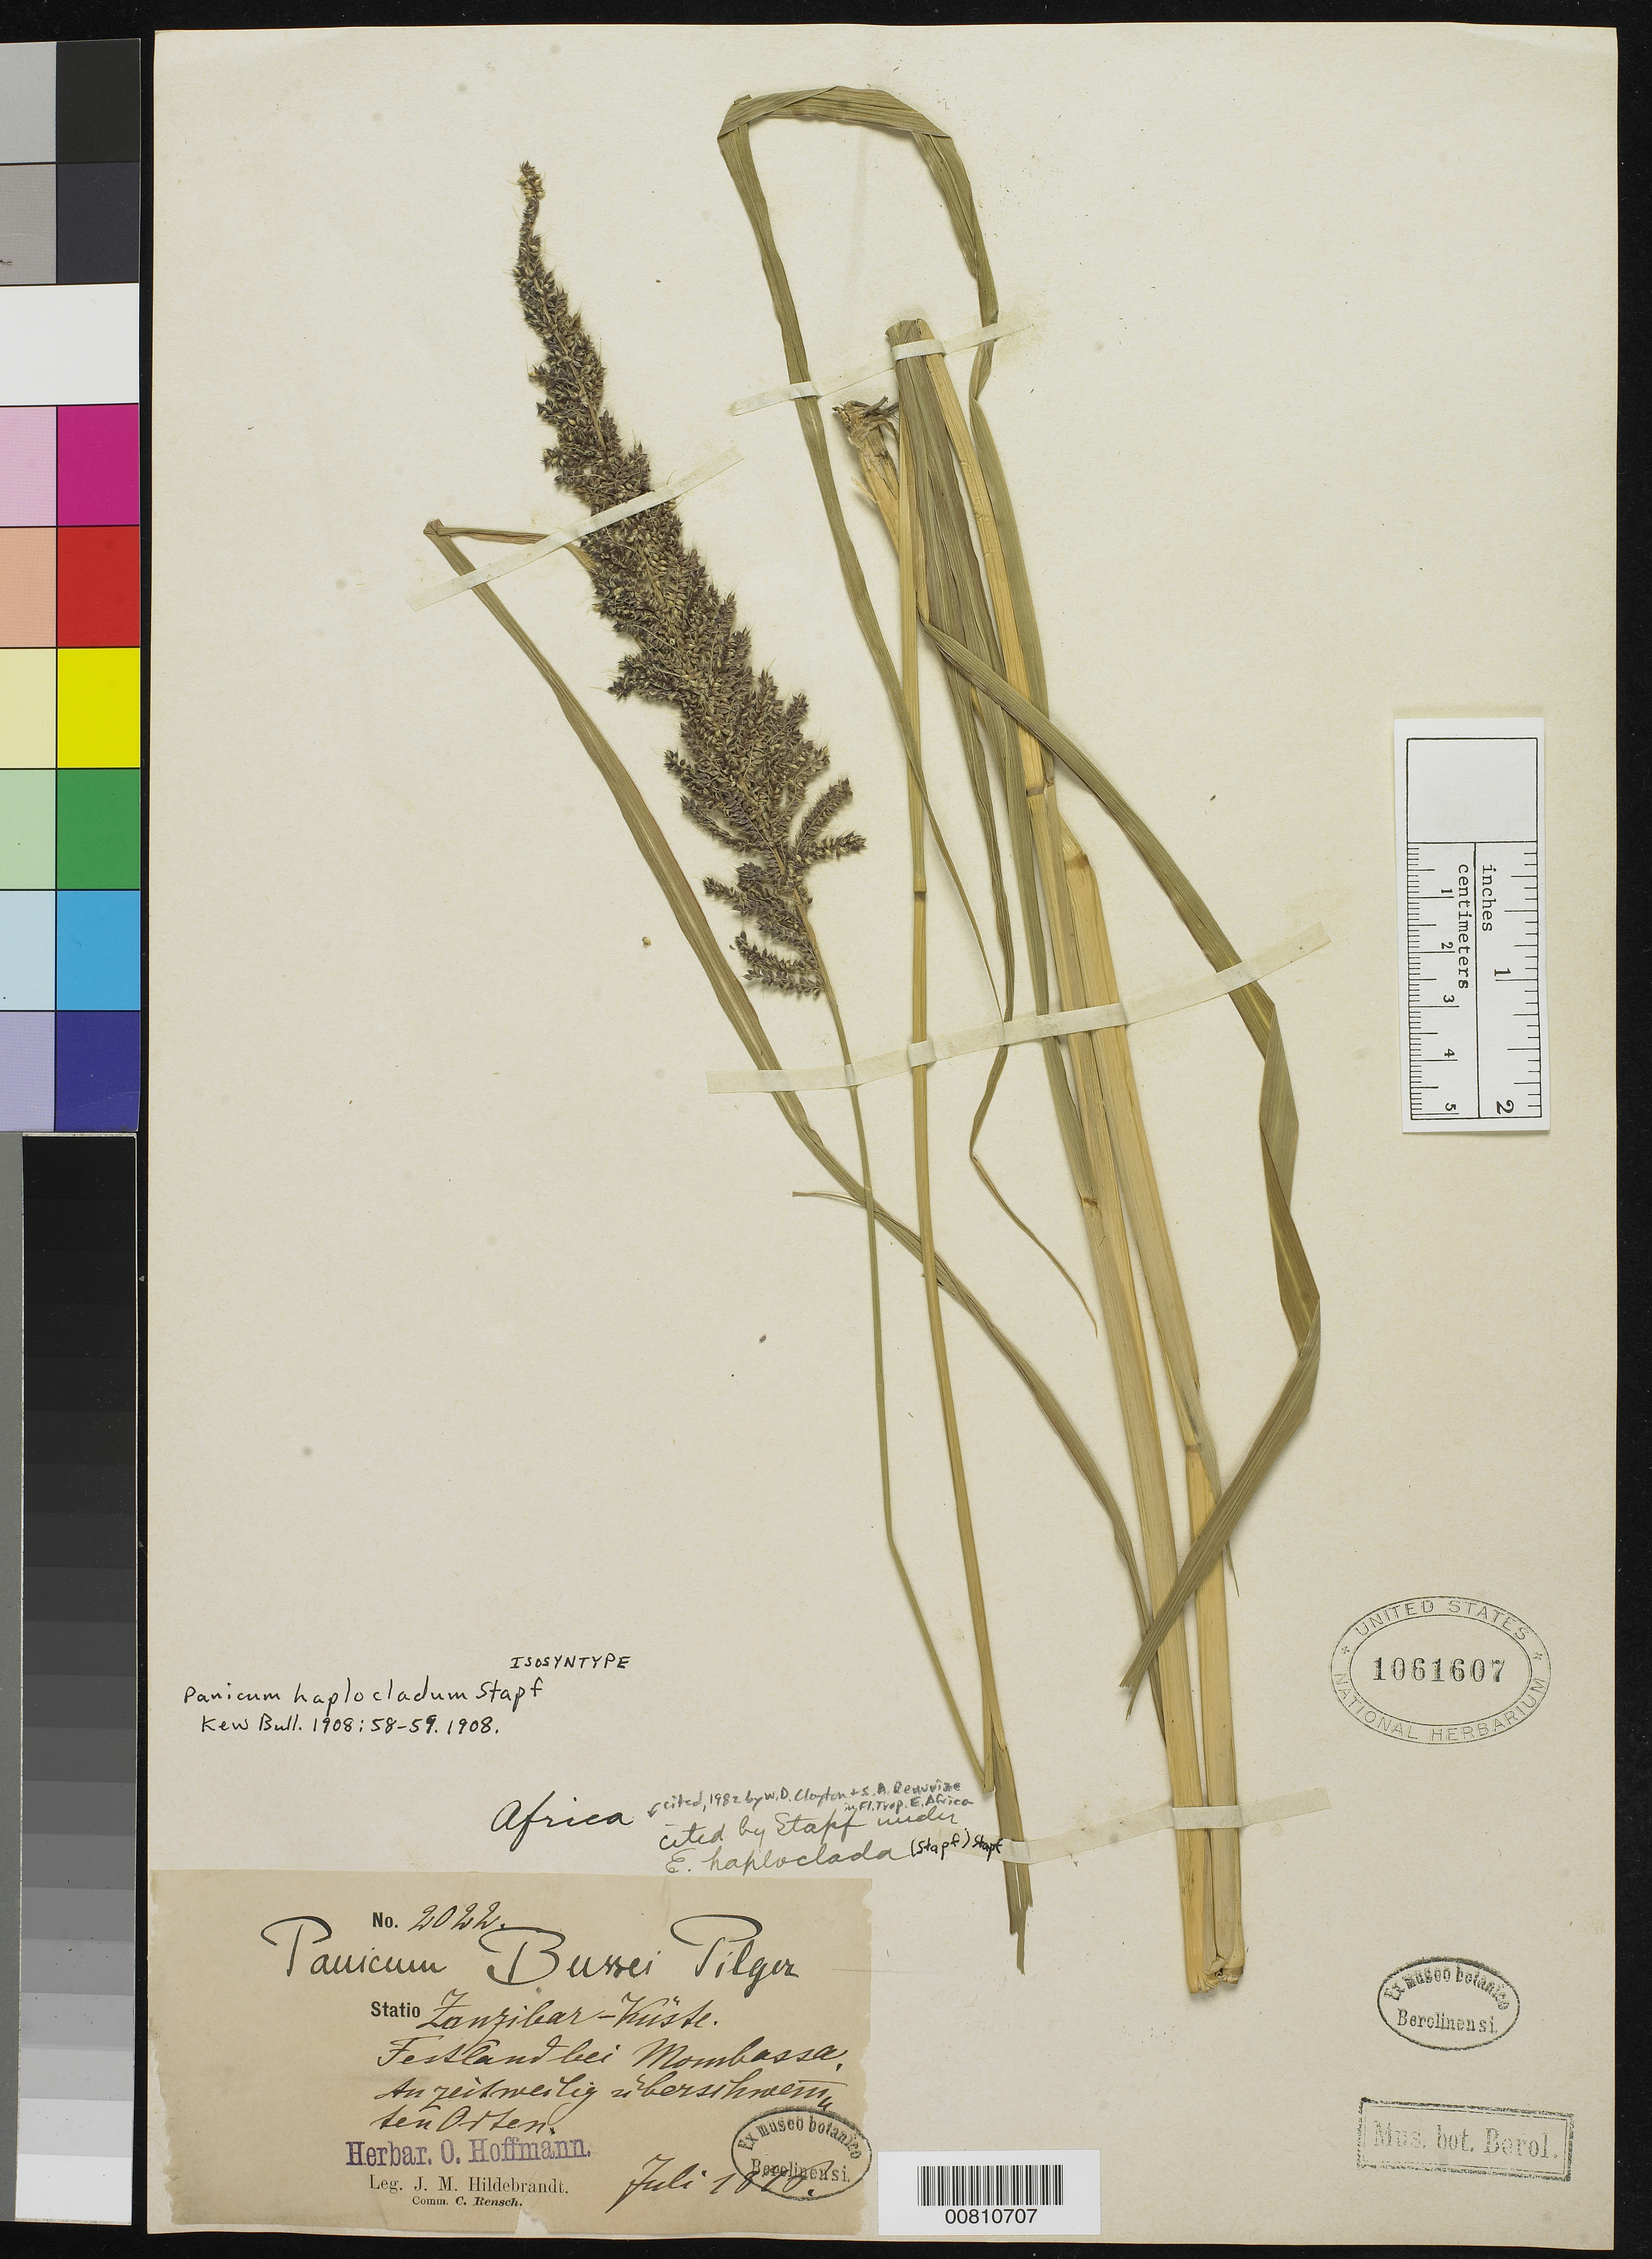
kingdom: Plantae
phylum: Tracheophyta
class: Liliopsida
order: Poales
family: Poaceae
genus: Panicum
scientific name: Panicum haplocladum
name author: Stapf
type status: Isosyntype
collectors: J. Hildebrandt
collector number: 2022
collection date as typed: Jul 1876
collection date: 1876-07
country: Tanzania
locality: Zanzibar-Küste. Fessland bei Mombassa… [illegible].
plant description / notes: Cited 1982 by W.D. Clayton & S.A. Renvoize in Fl. Trop. E. Africa.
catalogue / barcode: US 1061607